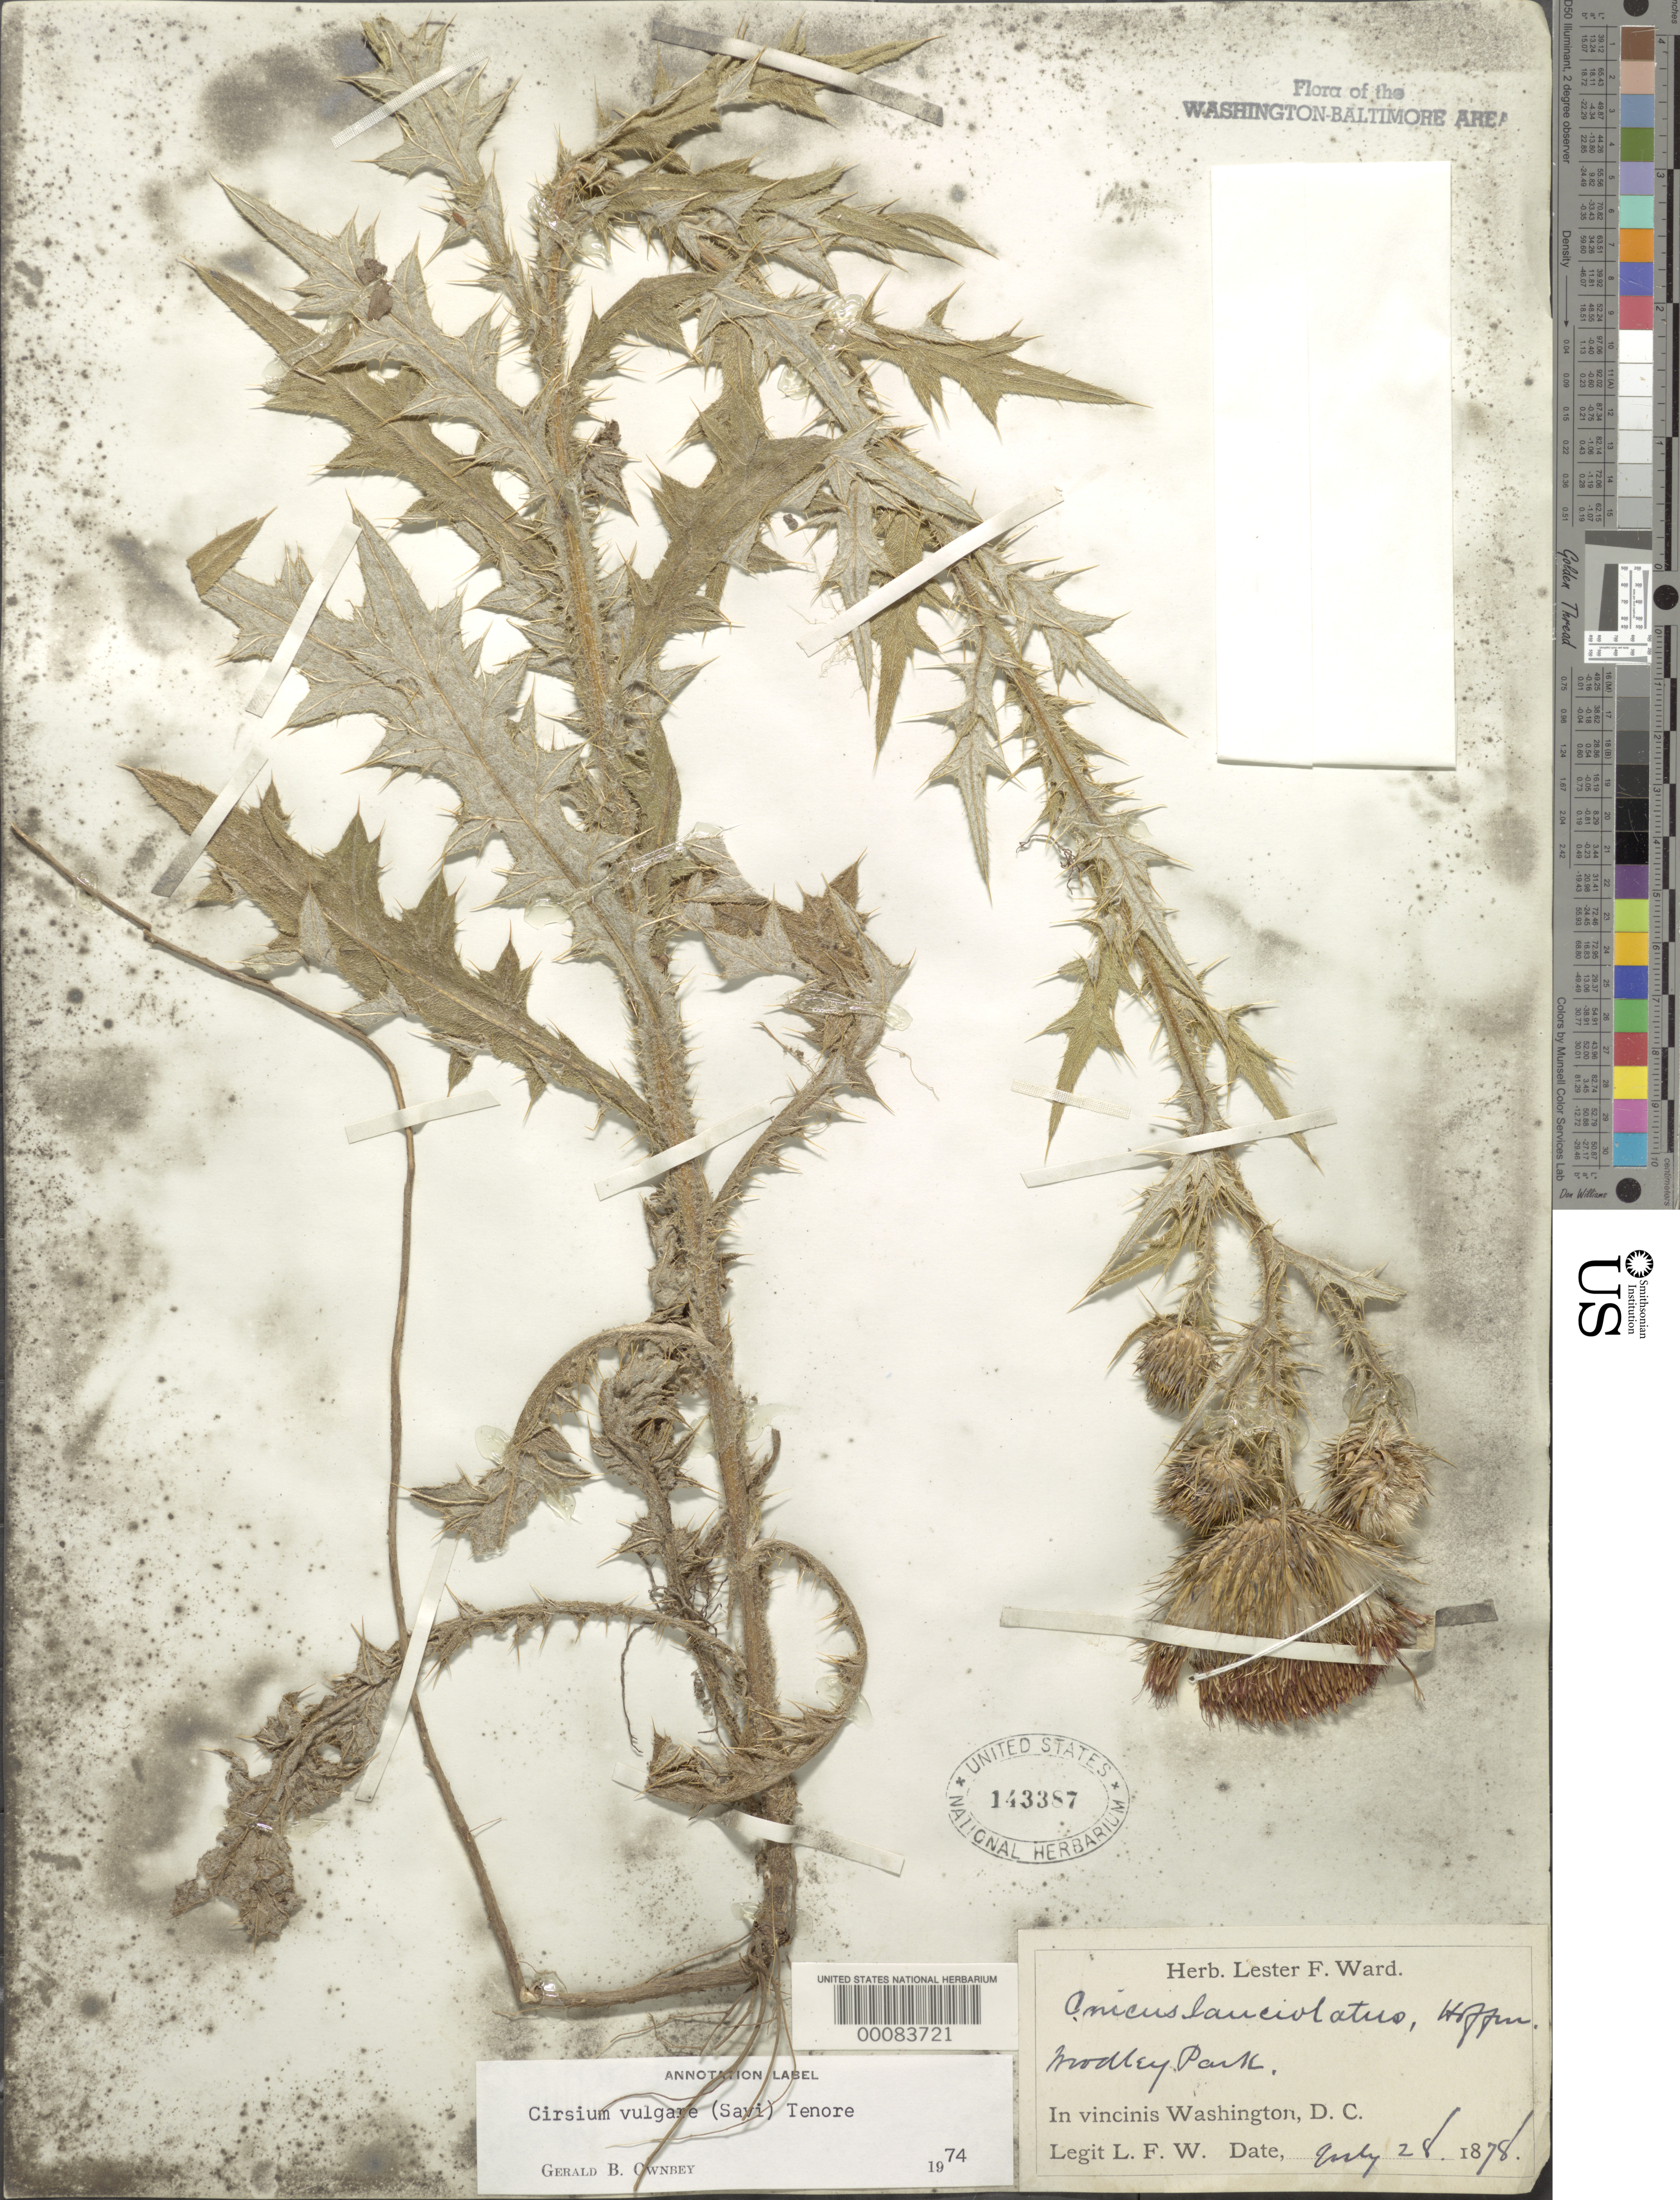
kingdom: Plantae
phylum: Tracheophyta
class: Magnoliopsida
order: Asterales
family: Asteraceae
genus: Cirsium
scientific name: Cirsium vulgare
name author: (Savi) Ten.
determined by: Ownbey, G. B.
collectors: L. F. Ward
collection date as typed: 28 Jul 1878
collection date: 1878-07-28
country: United States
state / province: District of Columbia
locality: Woodley Park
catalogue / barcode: US 143387